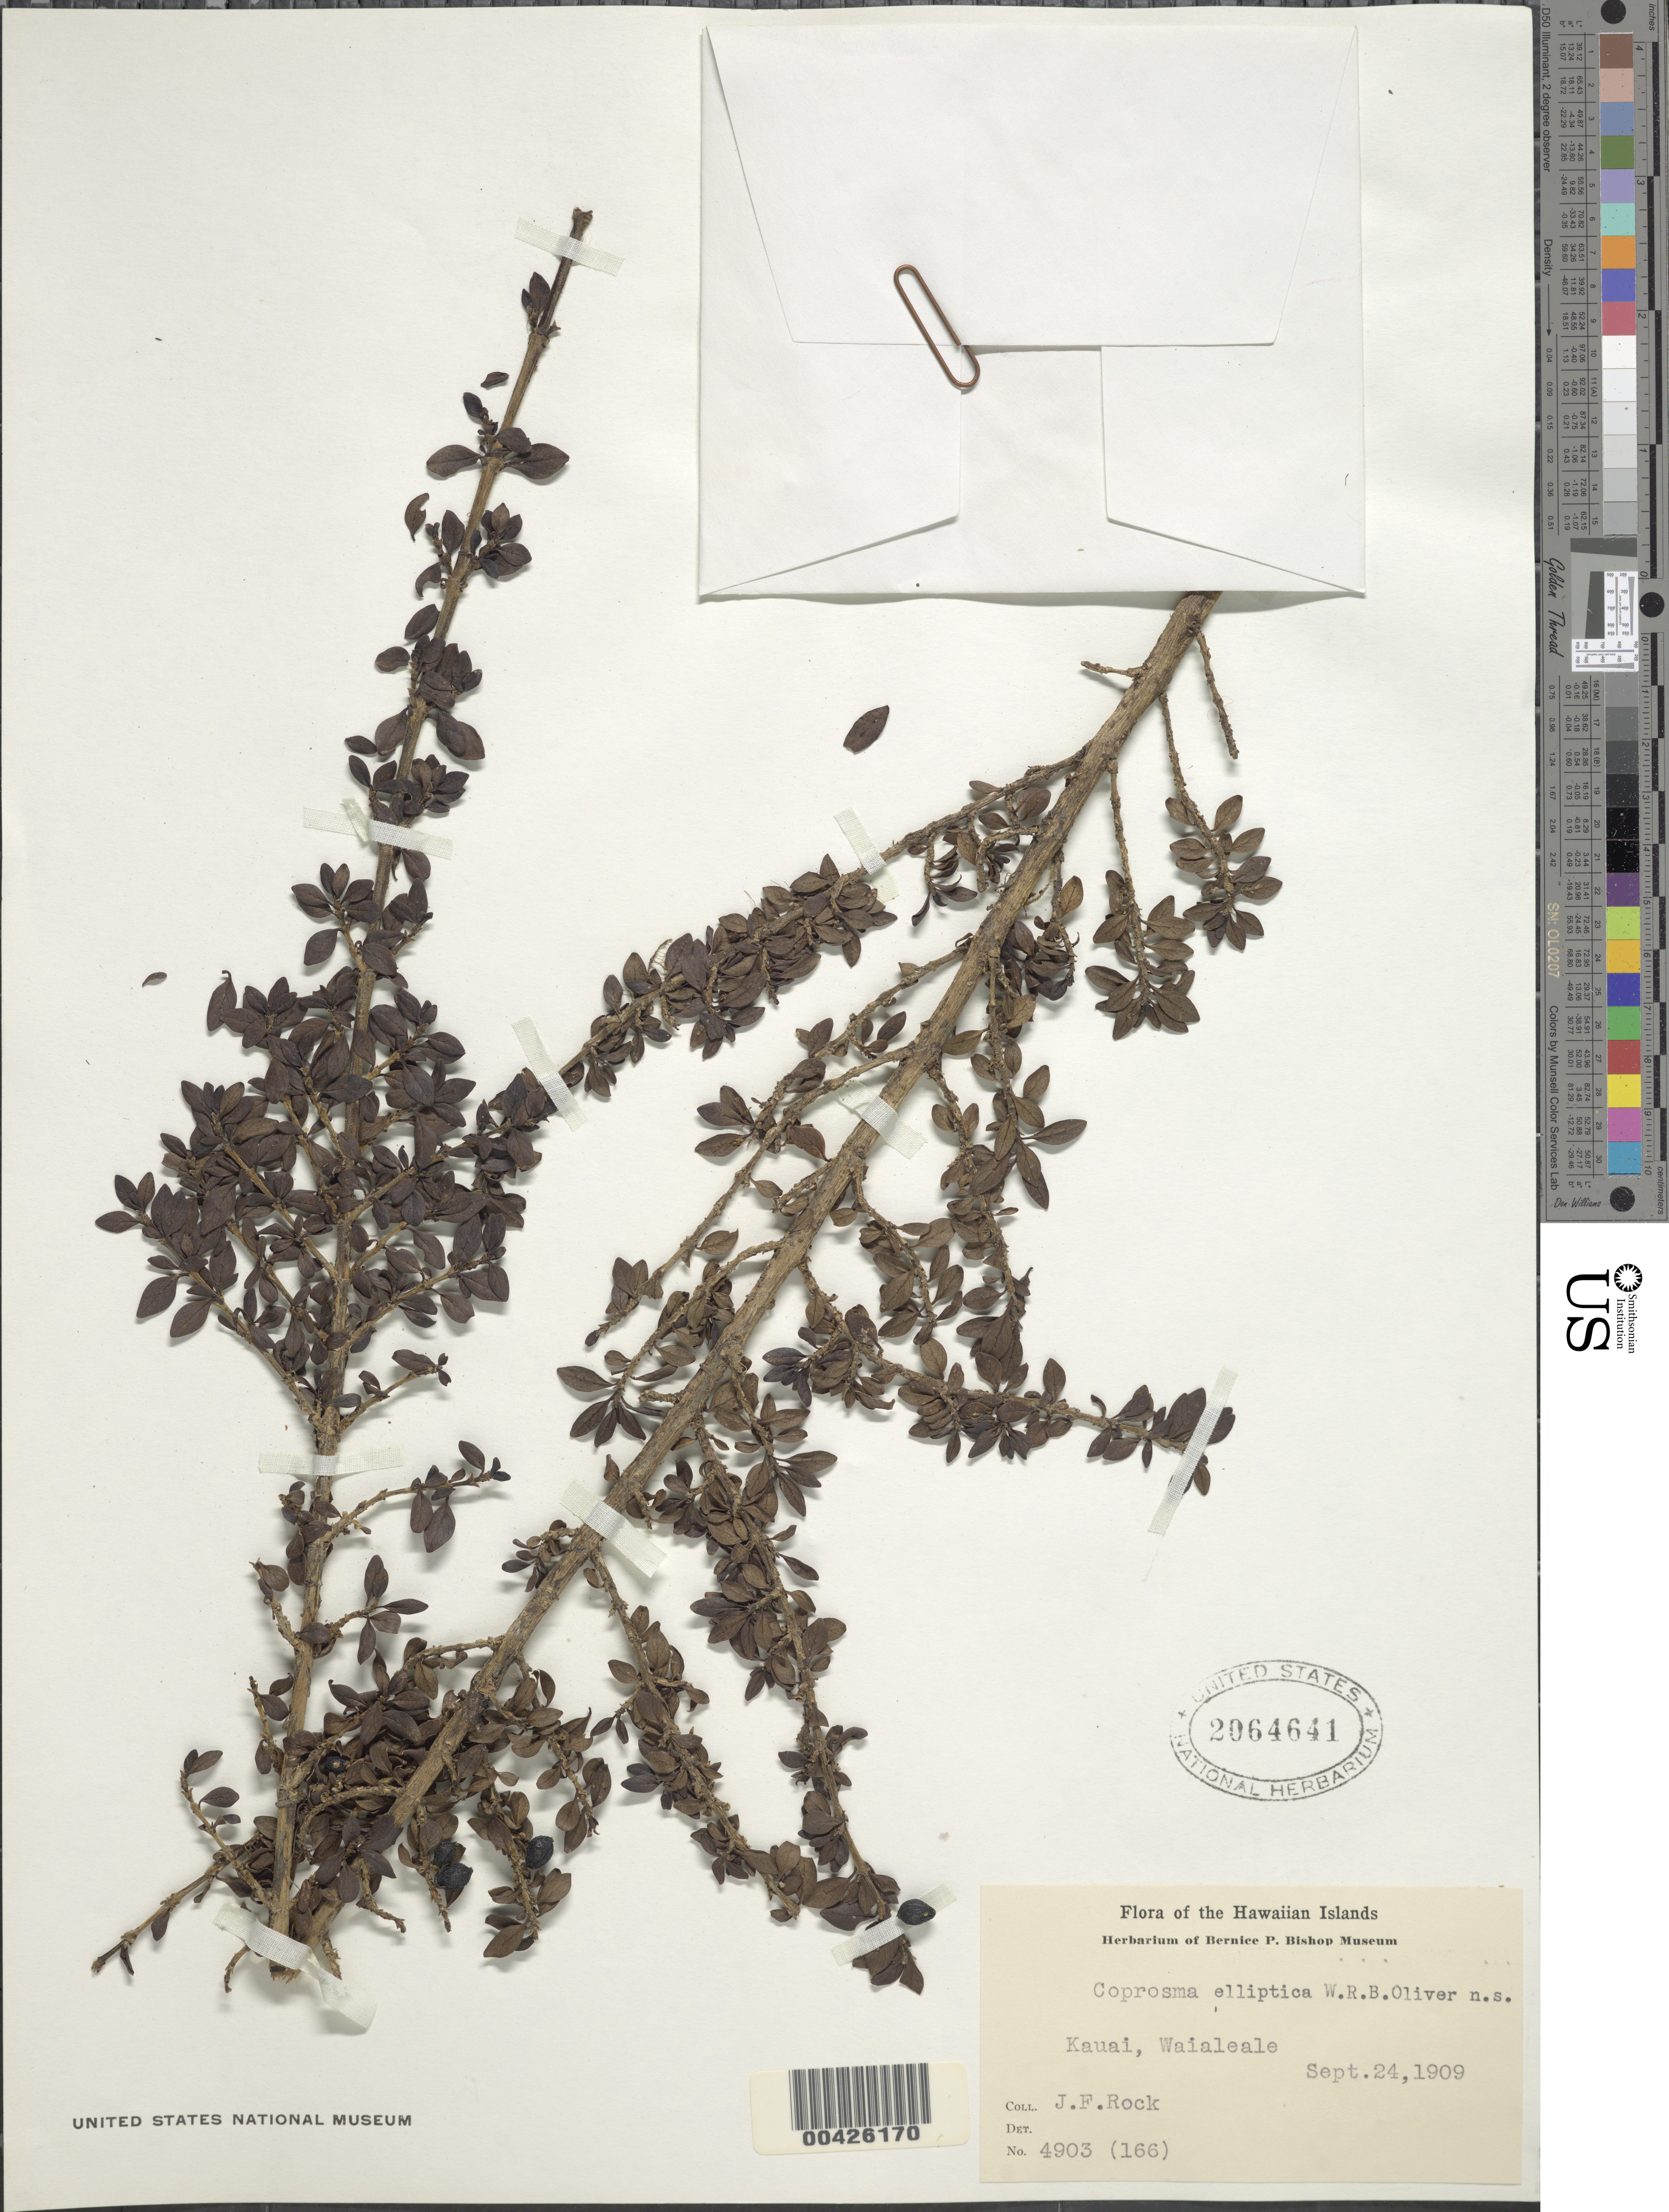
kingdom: Plantae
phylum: Tracheophyta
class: Magnoliopsida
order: Gentianales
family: Rubiaceae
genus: Coprosma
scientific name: Coprosma elliptica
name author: W.R.B. Oliv.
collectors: J. F. Rock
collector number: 4903 (166)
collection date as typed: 24 Sep 1909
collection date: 1909-09-24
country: United States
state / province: Hawaii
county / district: Kauai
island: Kaua'i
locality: Waialeale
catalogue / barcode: US 2064641